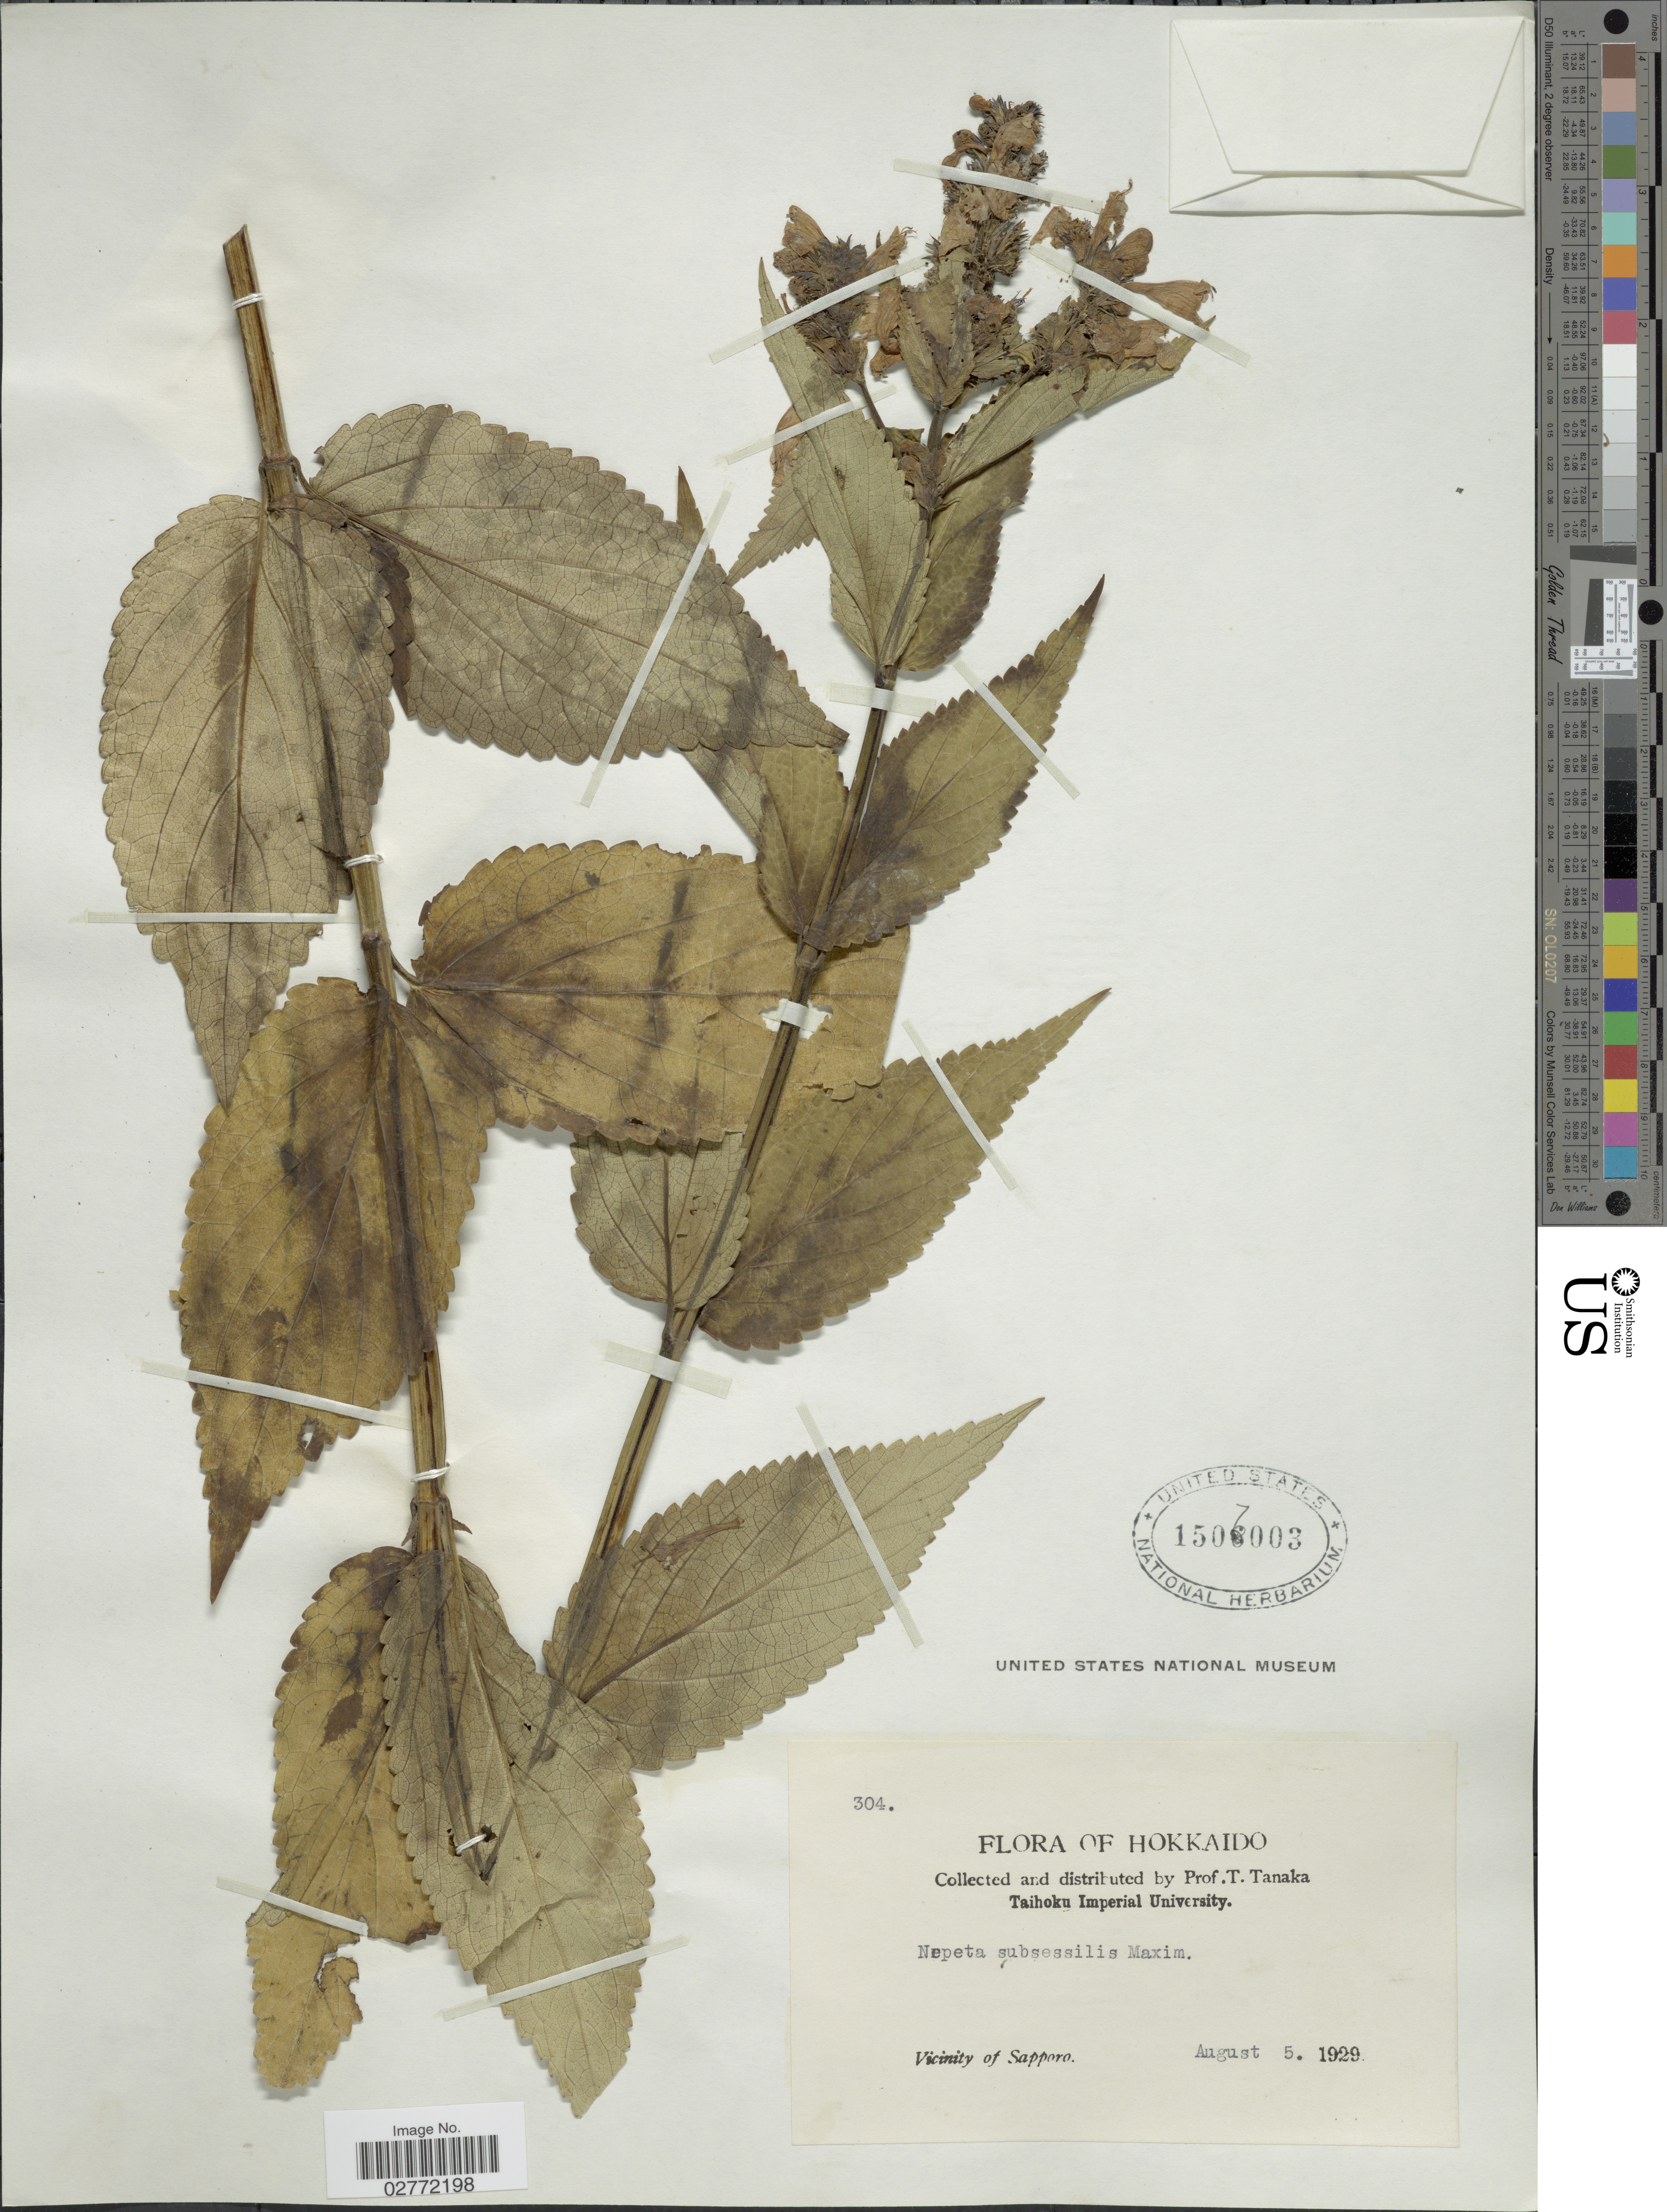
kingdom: Plantae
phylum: Tracheophyta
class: Magnoliopsida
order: Lamiales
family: Lamiaceae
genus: Nepeta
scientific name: Nepeta subsessilis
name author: Maxim.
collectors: T. Tanaka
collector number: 304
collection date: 1929-08-05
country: Japan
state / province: Hokkaidō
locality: Vicinity of Sapporo.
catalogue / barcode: US 1507003